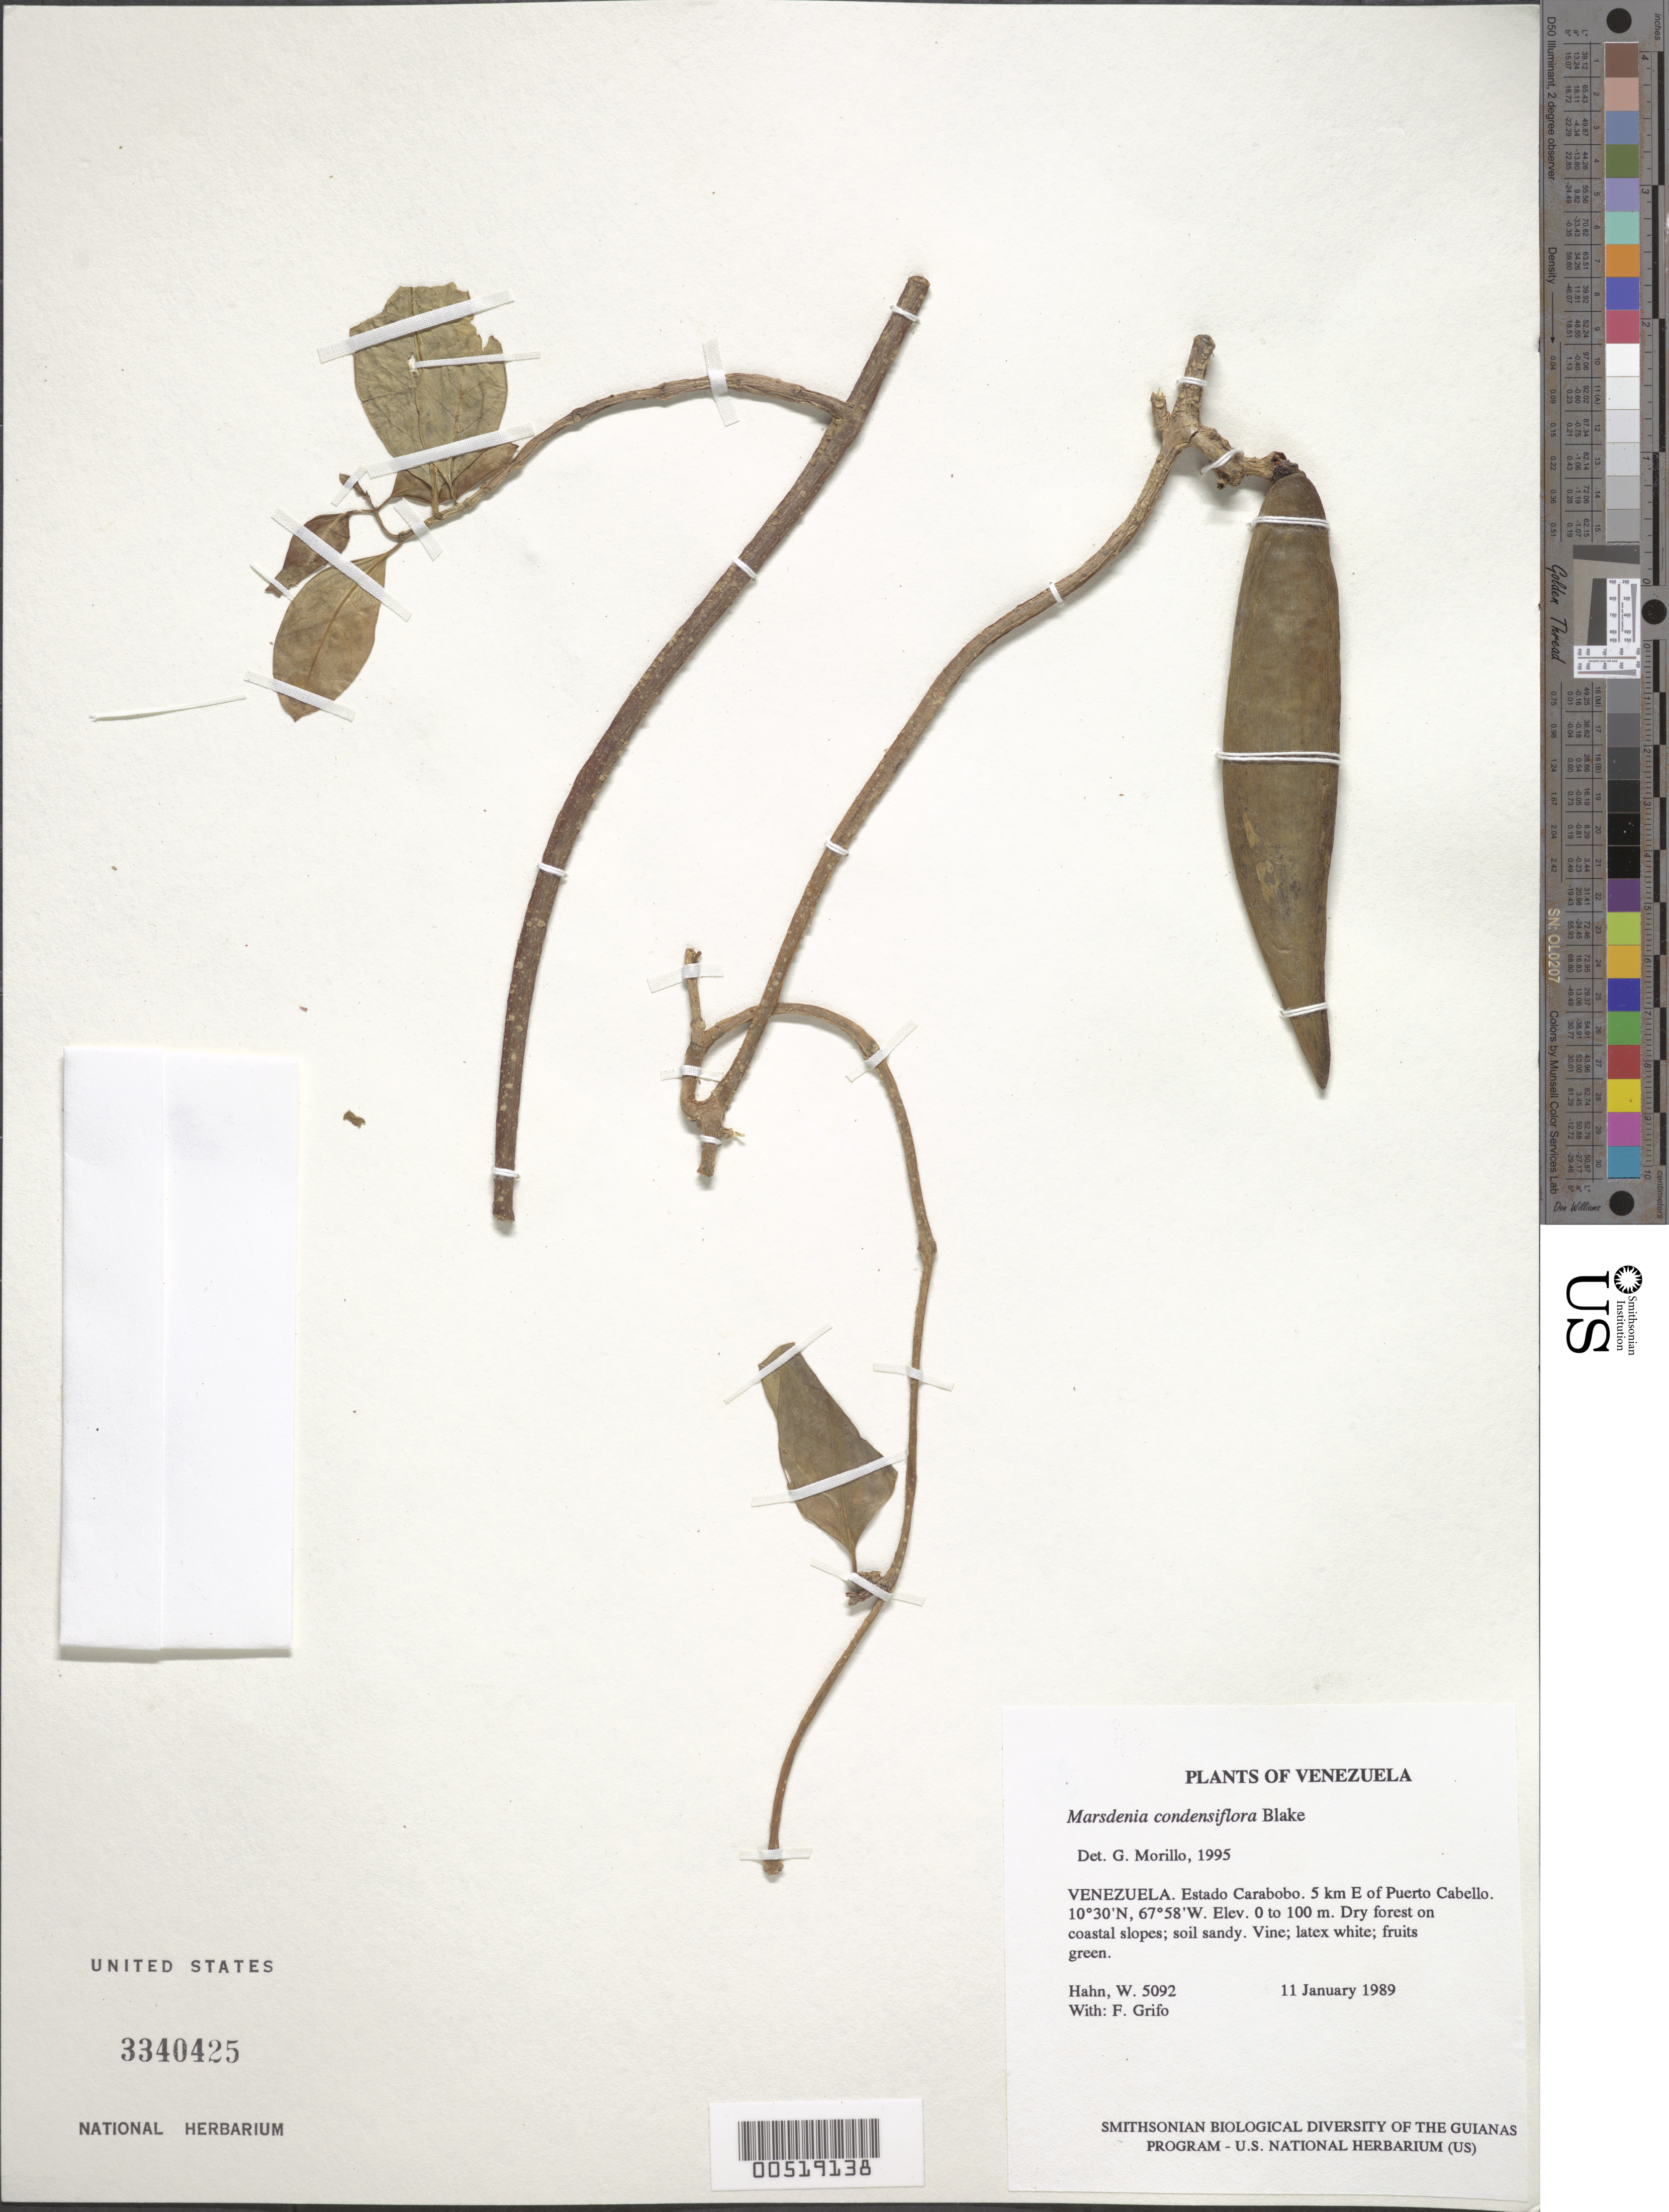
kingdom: Plantae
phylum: Tracheophyta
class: Magnoliopsida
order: Gentianales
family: Apocynaceae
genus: Marsdenia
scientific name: Marsdenia condensiflora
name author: S.F. Blake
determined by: Morillo, G. N.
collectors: W. J. Hahn & F. Grifo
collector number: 5092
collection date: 1989-01-11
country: Venezuela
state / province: Carabobo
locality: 5 km E of Puerto Cabello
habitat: Dry forest on coastal slopes; soil sandy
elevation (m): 0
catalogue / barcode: US 3340425